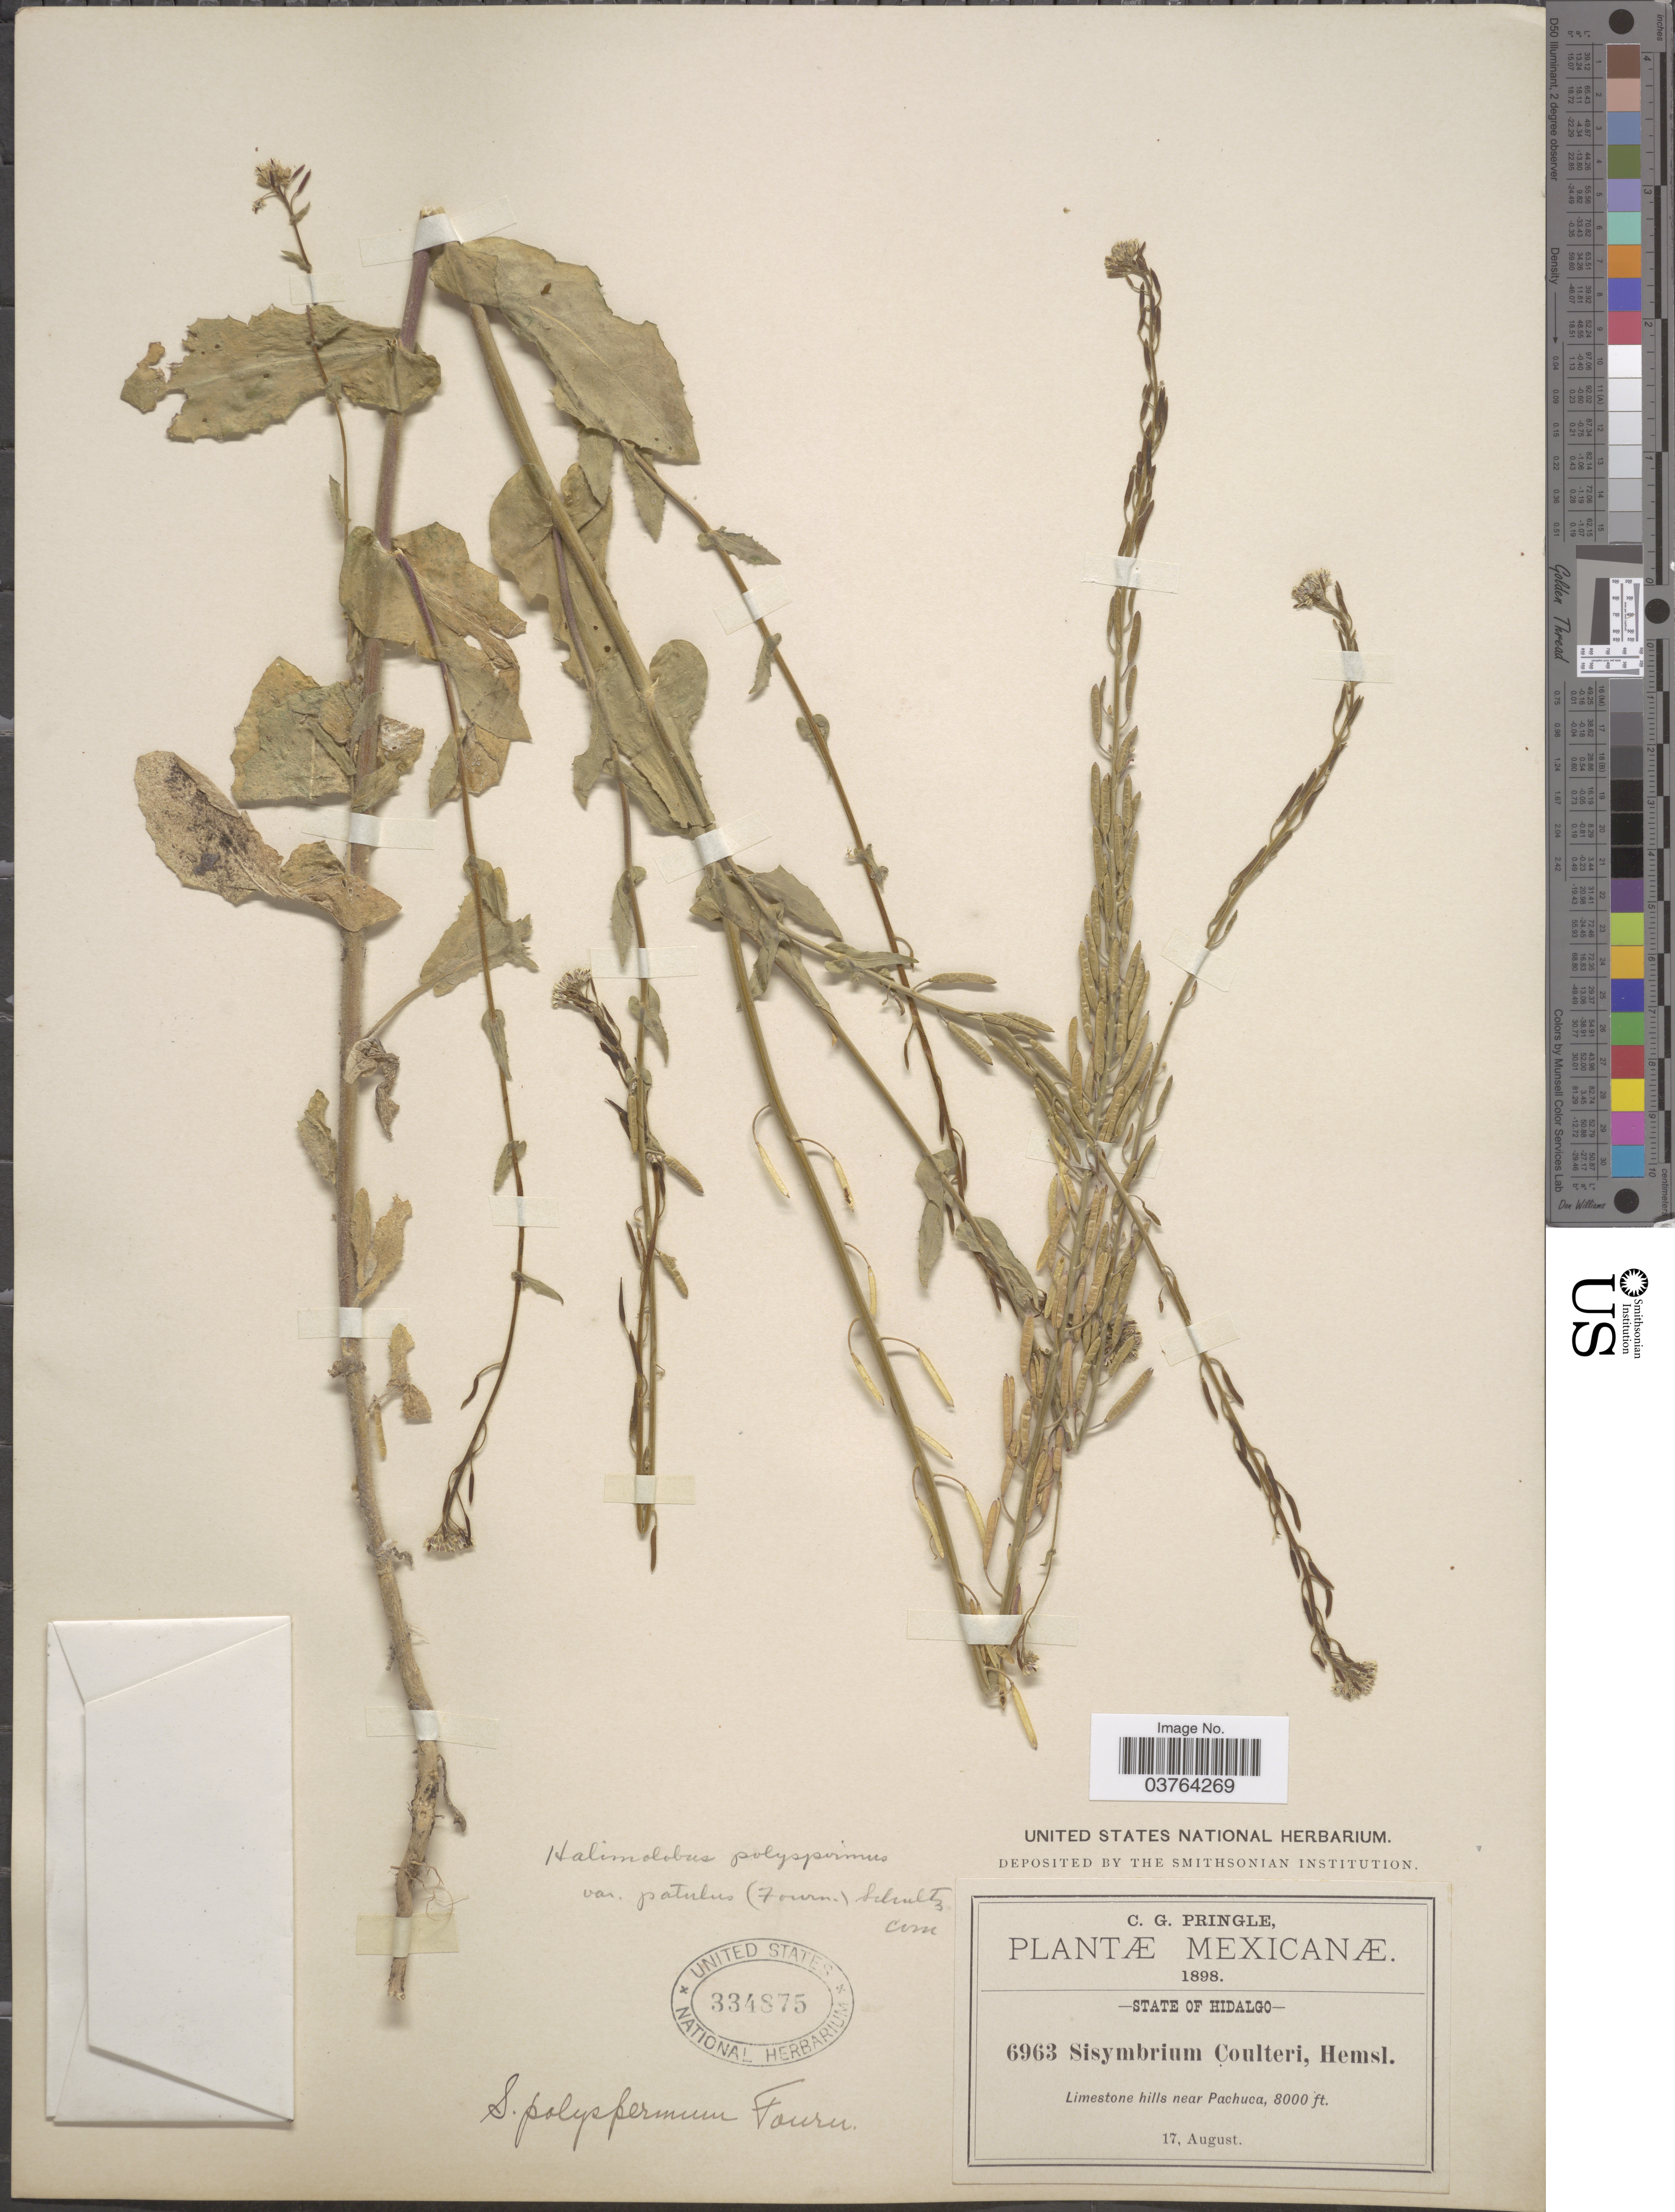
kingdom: Plantae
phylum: Tracheophyta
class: Magnoliopsida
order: Brassicales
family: Brassicaceae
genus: Halimolobos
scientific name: Halimolobos polyspermus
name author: O.E. Schulz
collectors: C. G. Pringle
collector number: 6963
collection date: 1898-08-17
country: Mexico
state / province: Hidalgo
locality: Mexicanæ. Limestone hills near Pachuca.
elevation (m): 2438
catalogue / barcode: US 334875